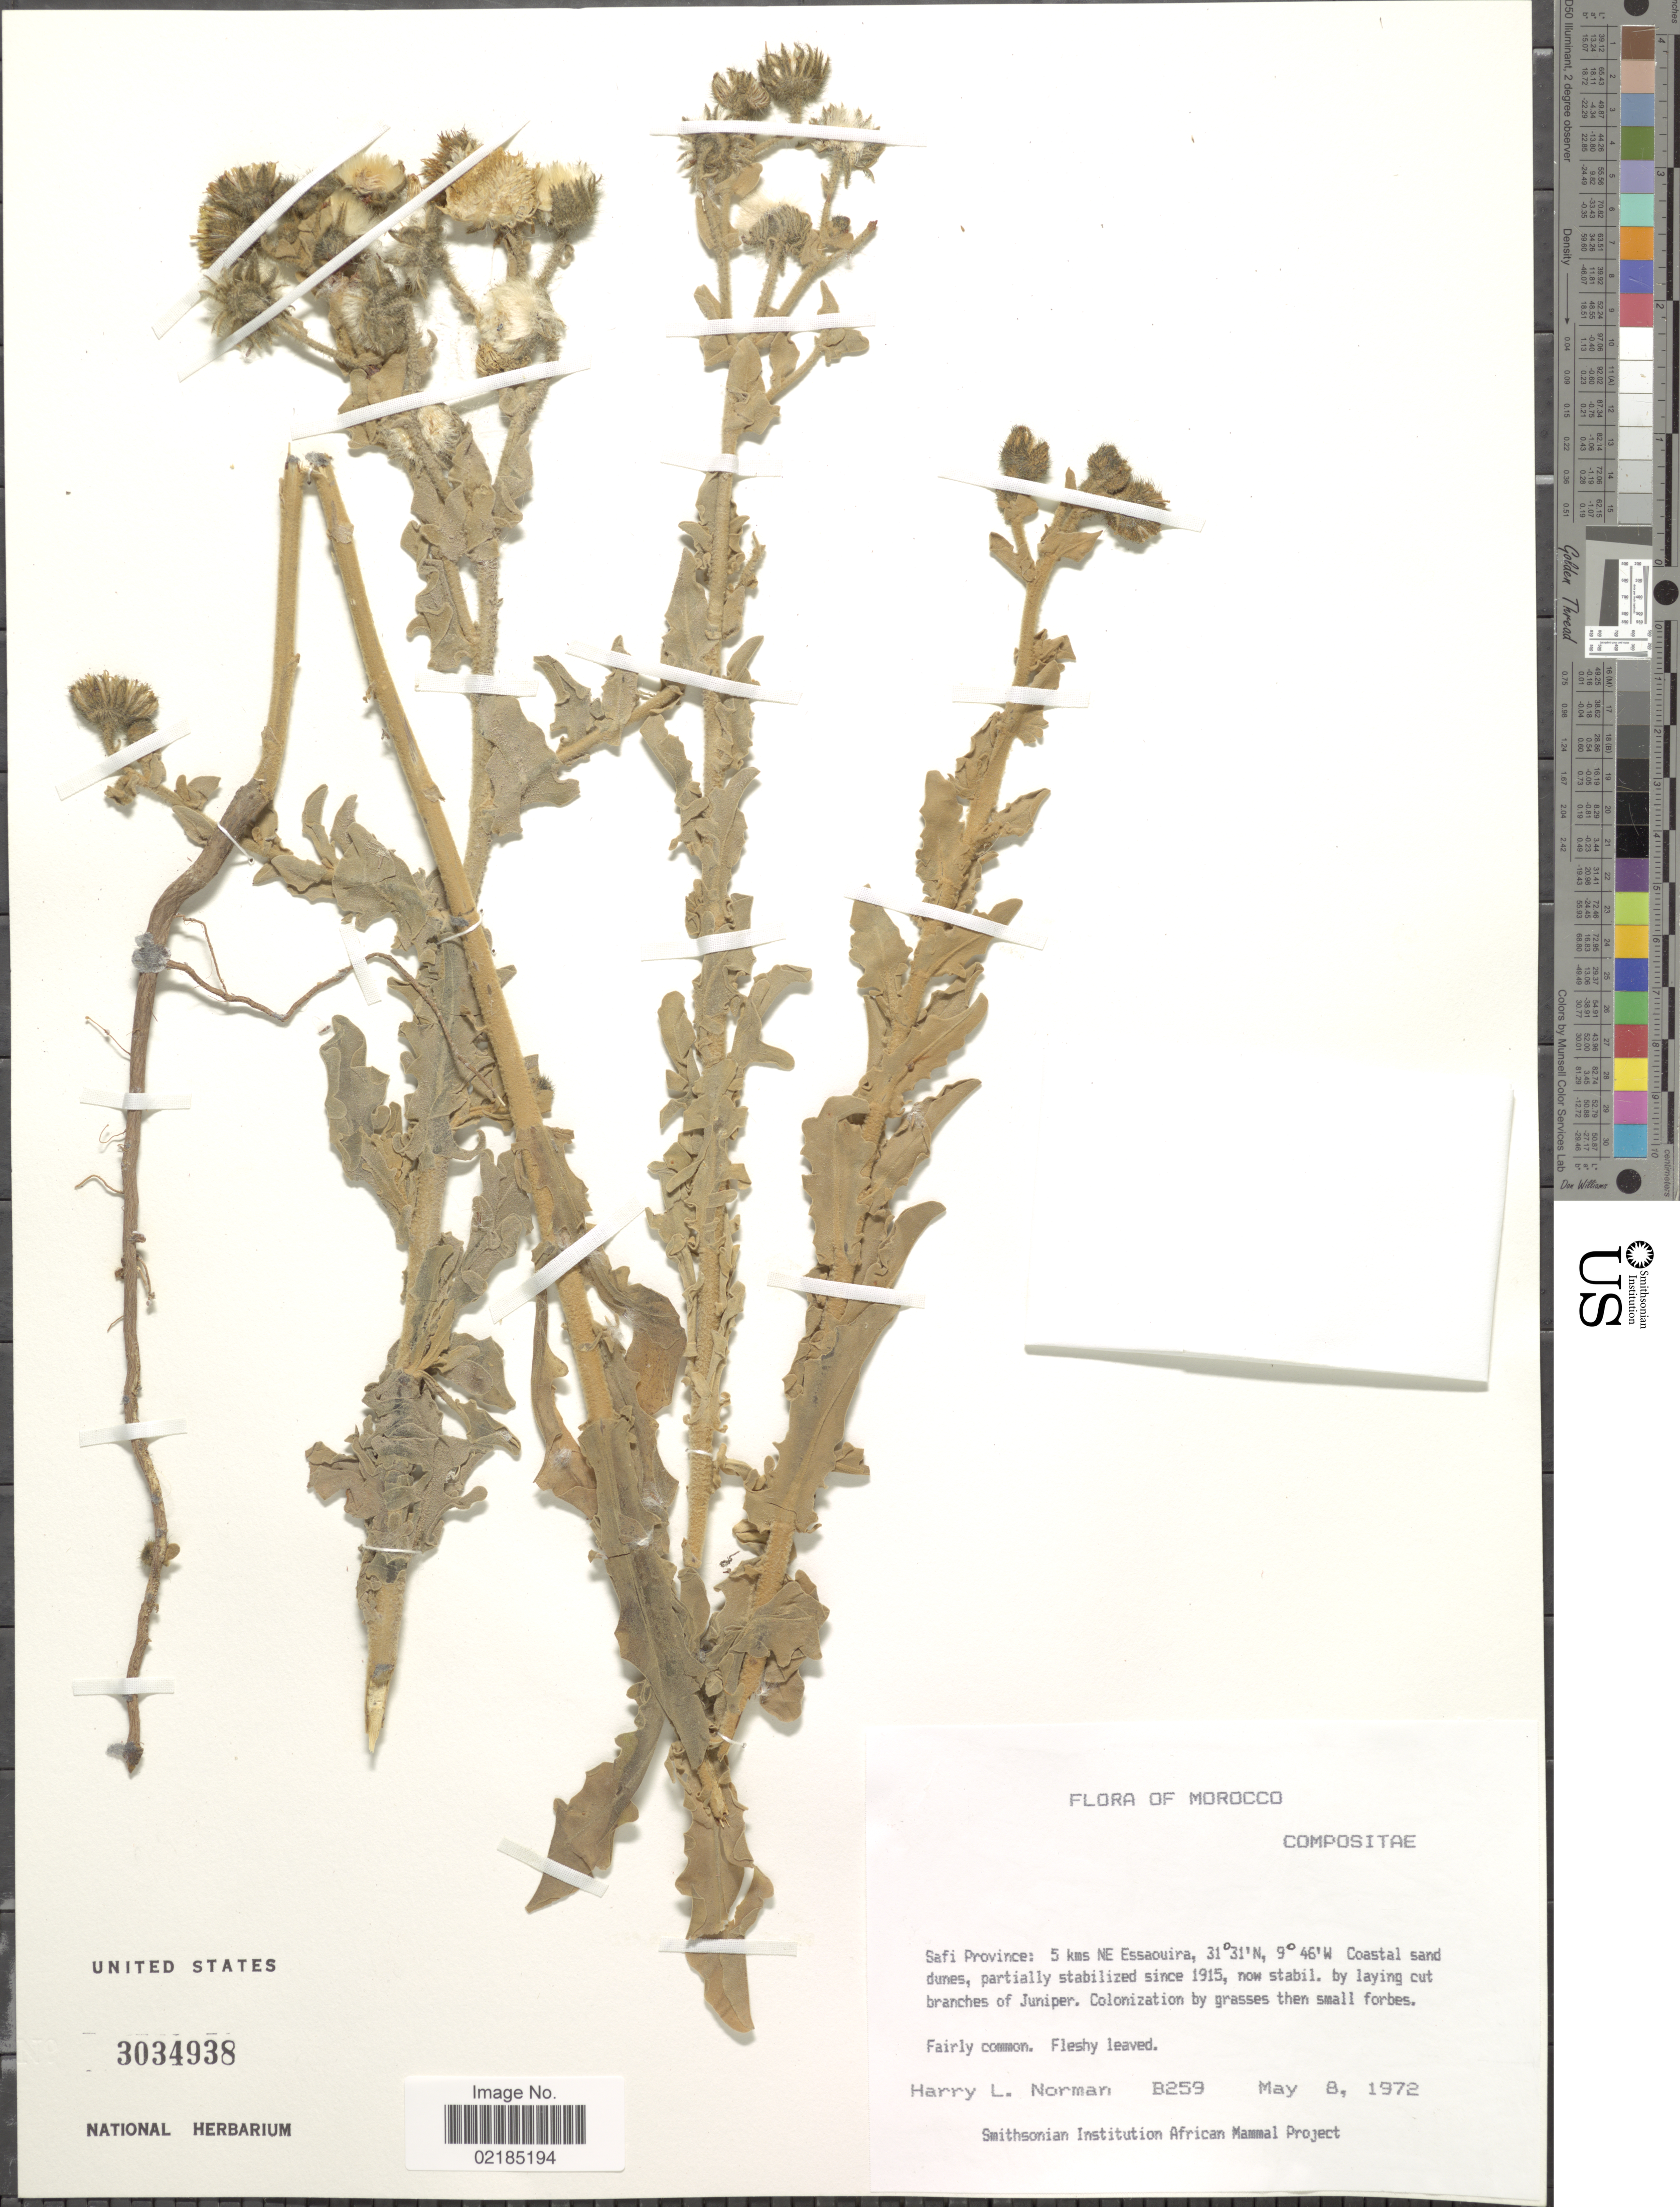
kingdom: Plantae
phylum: Tracheophyta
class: Magnoliopsida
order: Asterales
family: Asteraceae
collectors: Norman, H.L.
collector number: B259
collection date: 1972-05-08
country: Morocco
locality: Safi Province: 5 kms NE Essaouira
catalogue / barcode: US 3034938